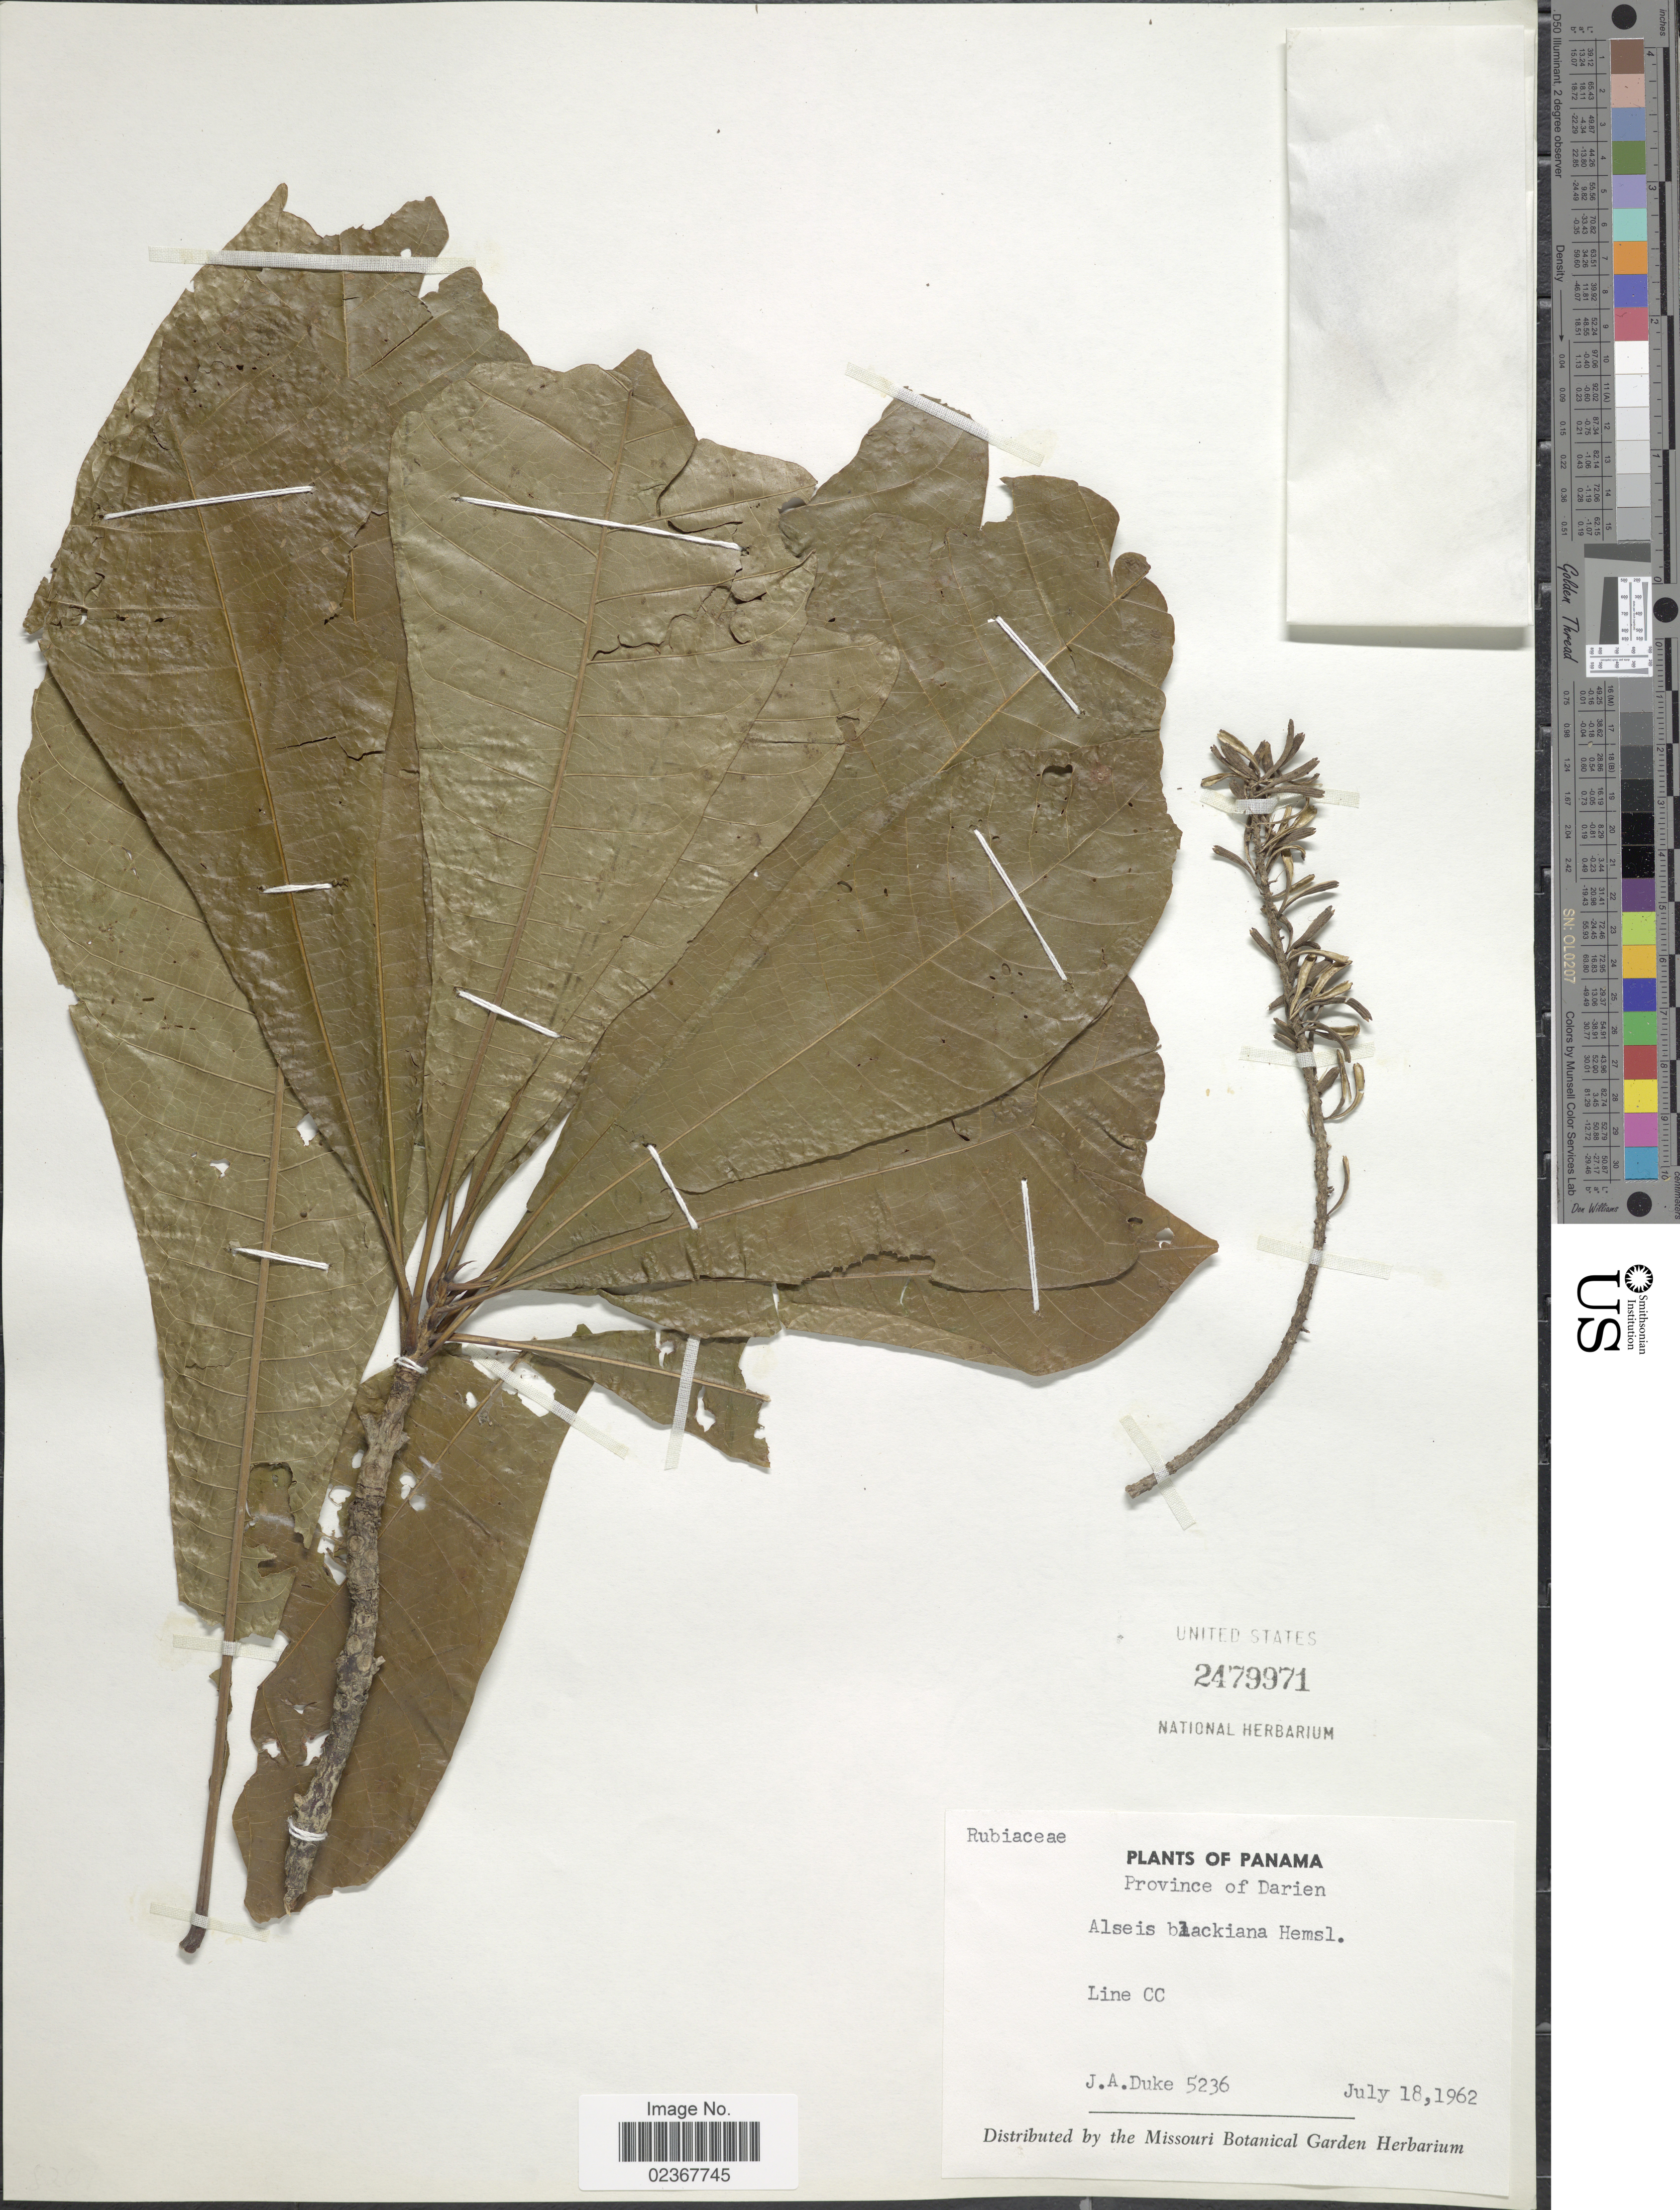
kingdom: Plantae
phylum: Tracheophyta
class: Magnoliopsida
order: Gentianales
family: Rubiaceae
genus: Alseis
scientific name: Alseis blackiana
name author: Hemsl.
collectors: J. A. Duke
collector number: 5236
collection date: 1962-07-18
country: Panama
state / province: Darién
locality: Line CC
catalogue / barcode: US 2479971